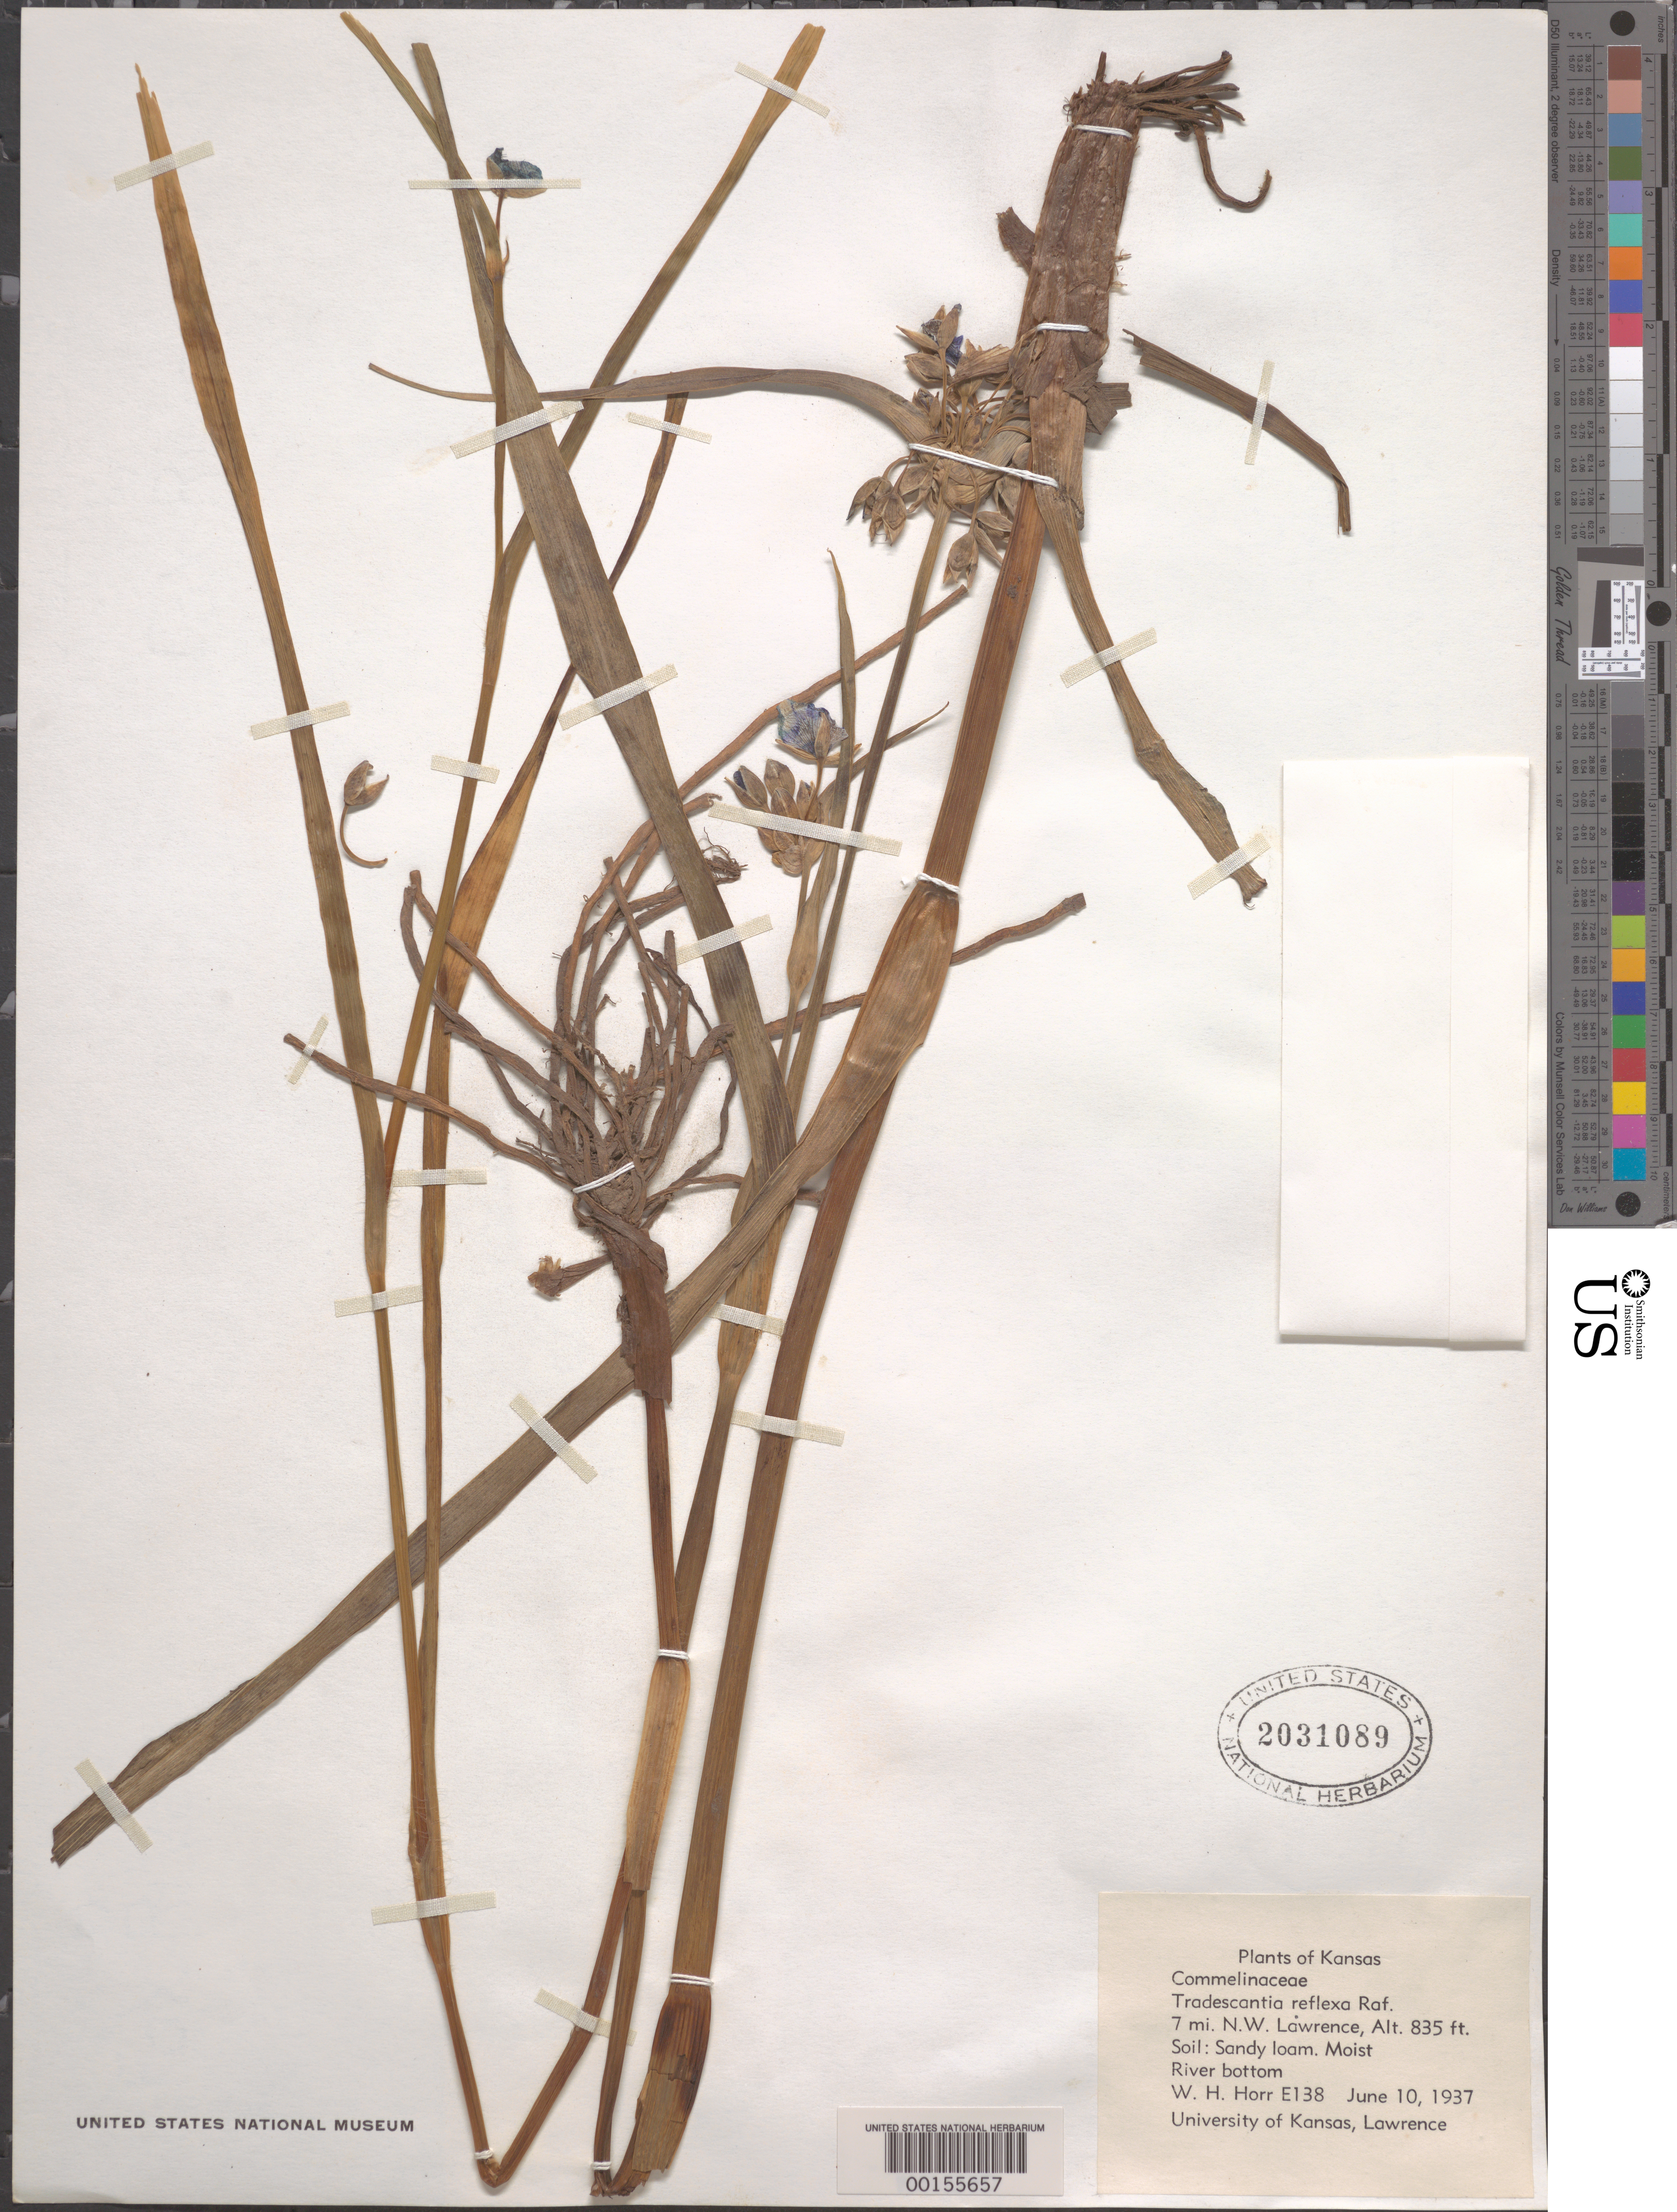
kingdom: Plantae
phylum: Tracheophyta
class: Liliopsida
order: Commelinales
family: Commelinaceae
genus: Tradescantia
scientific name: Tradescantia ohiensis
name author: Raf.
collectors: W. H. Horr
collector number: E138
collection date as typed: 10 Jun 1937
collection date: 1937-06-10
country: United States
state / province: Kansas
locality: Nw lawrence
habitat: Moist, sandy loam, river bottom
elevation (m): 252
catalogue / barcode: US 2031089